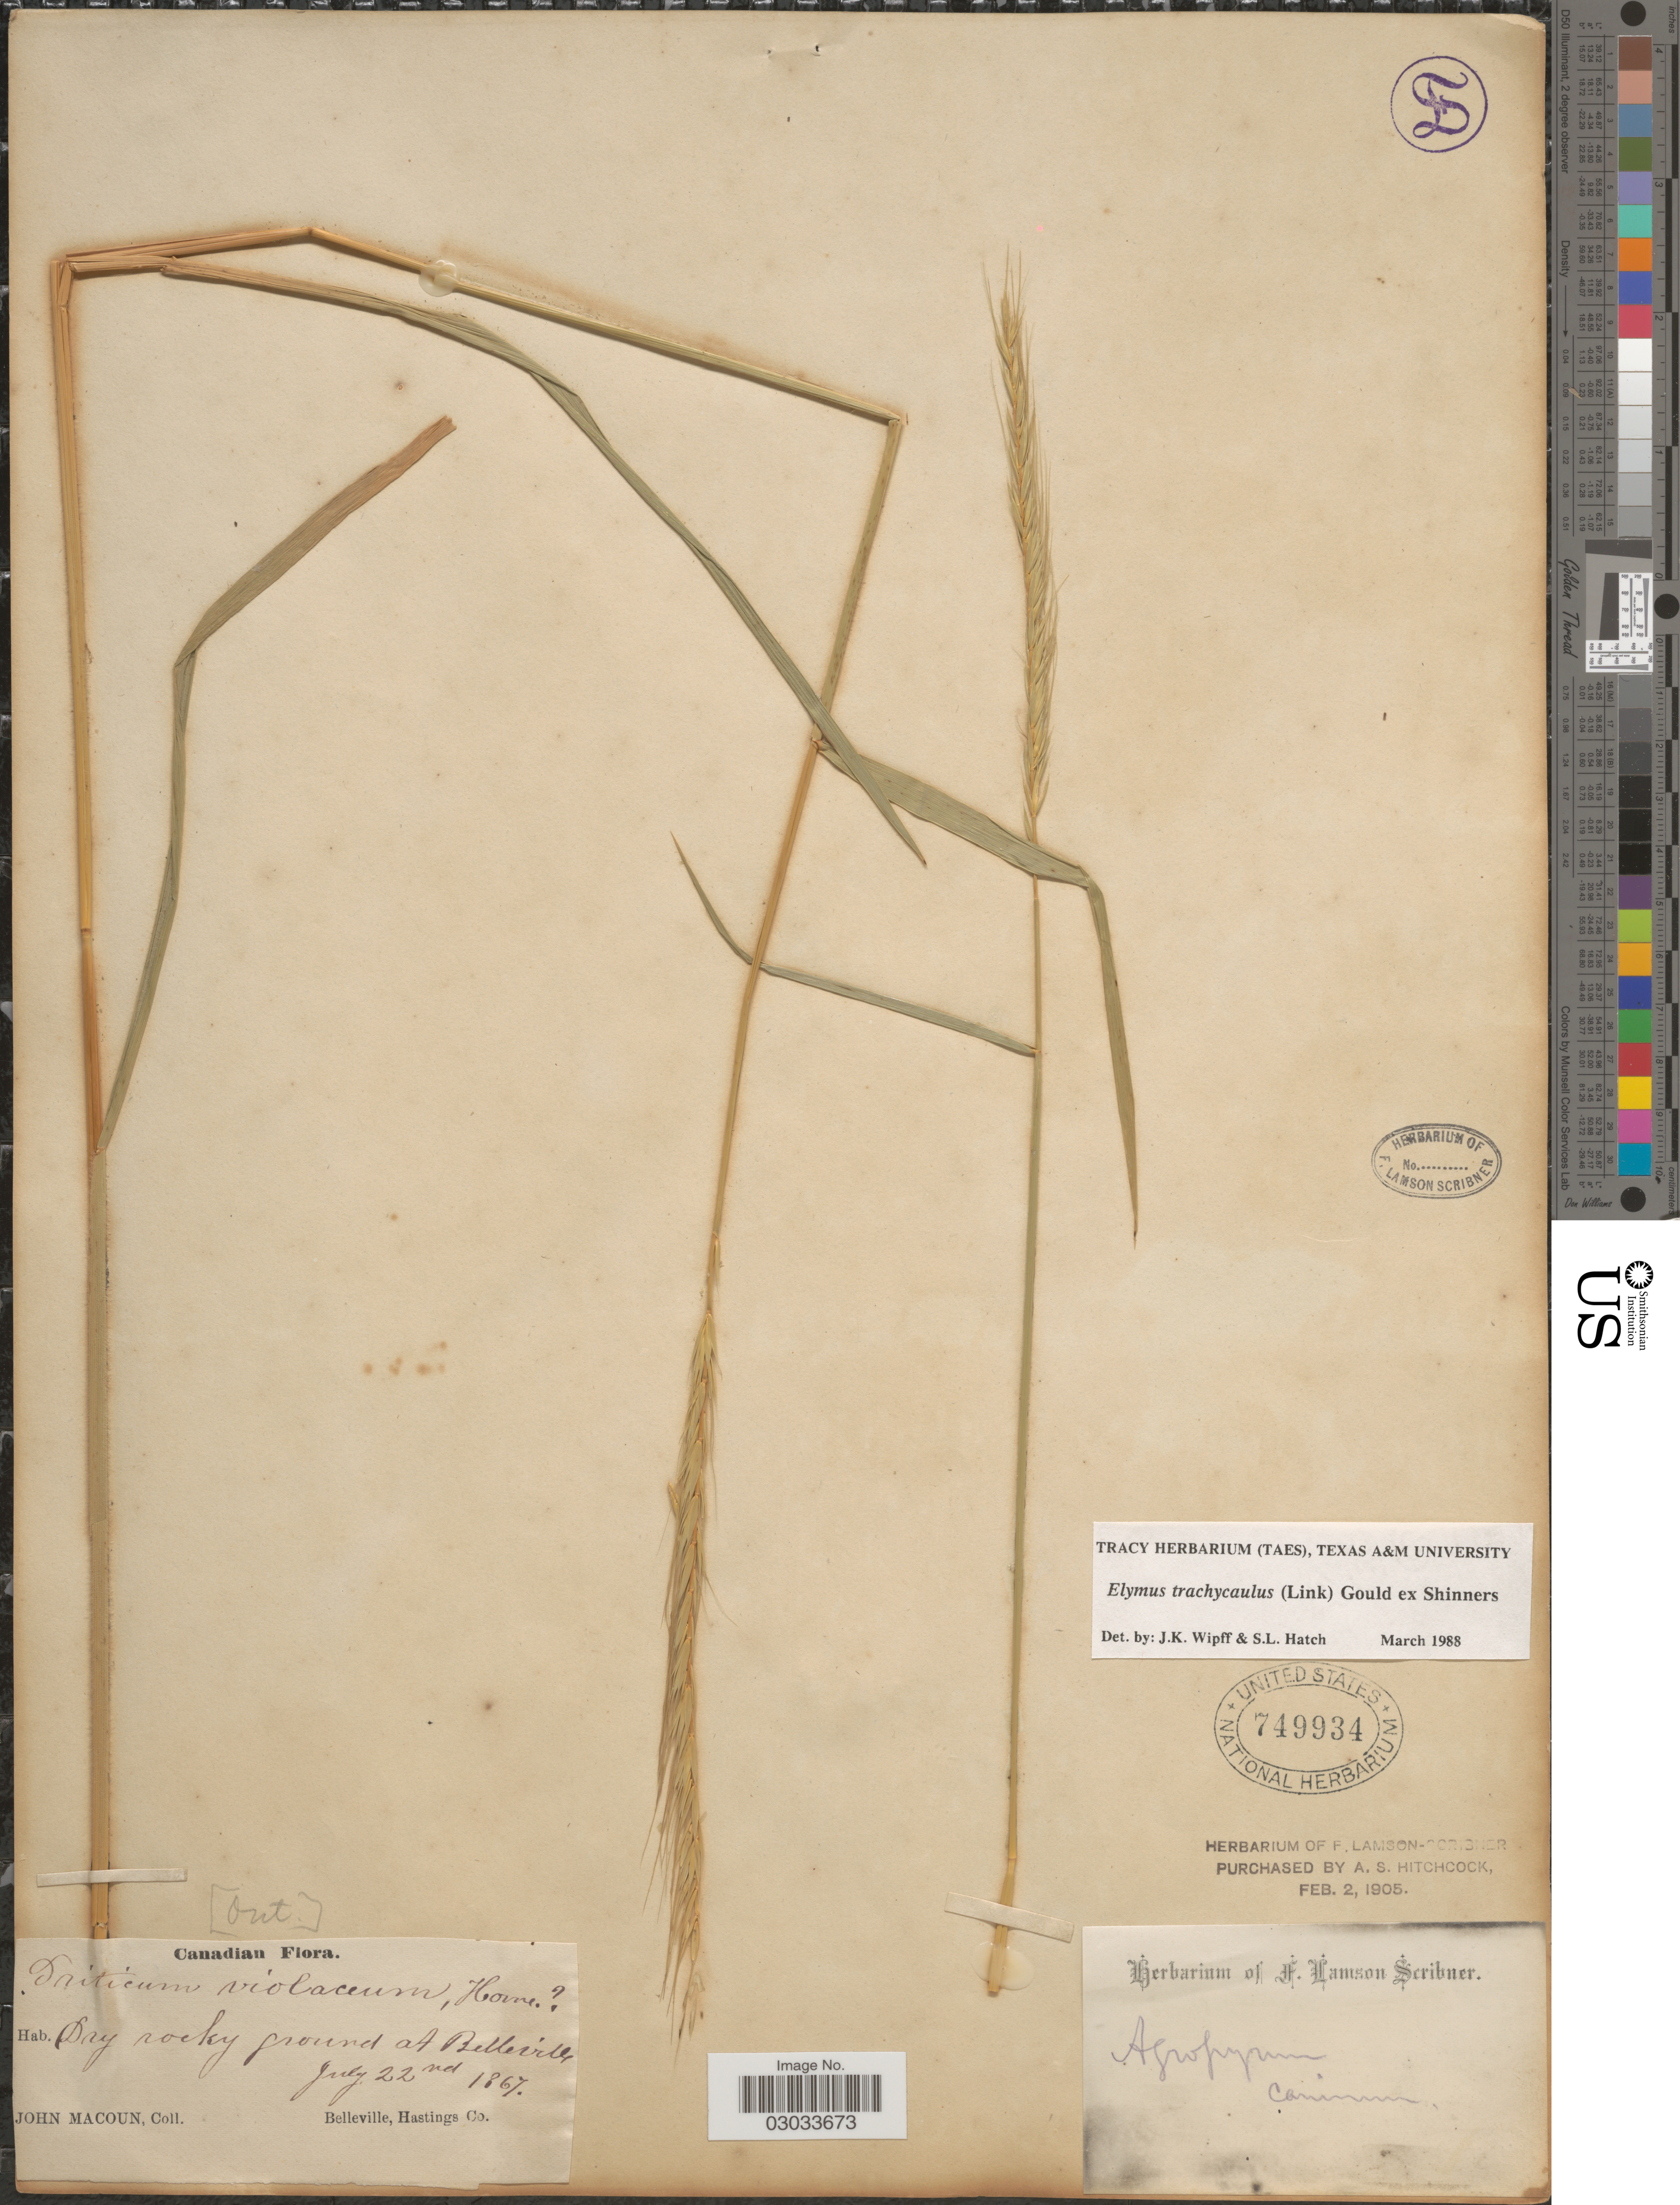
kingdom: Plantae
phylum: Tracheophyta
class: Liliopsida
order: Poales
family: Poaceae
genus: Elymus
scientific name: Elymus trachycaulus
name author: (Link) Gould ex Shinners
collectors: J. Macoun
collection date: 1867-07-22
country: Canada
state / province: Ontario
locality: Dry rocky ground at Belleville. Hastings Co.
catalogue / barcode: US 749934